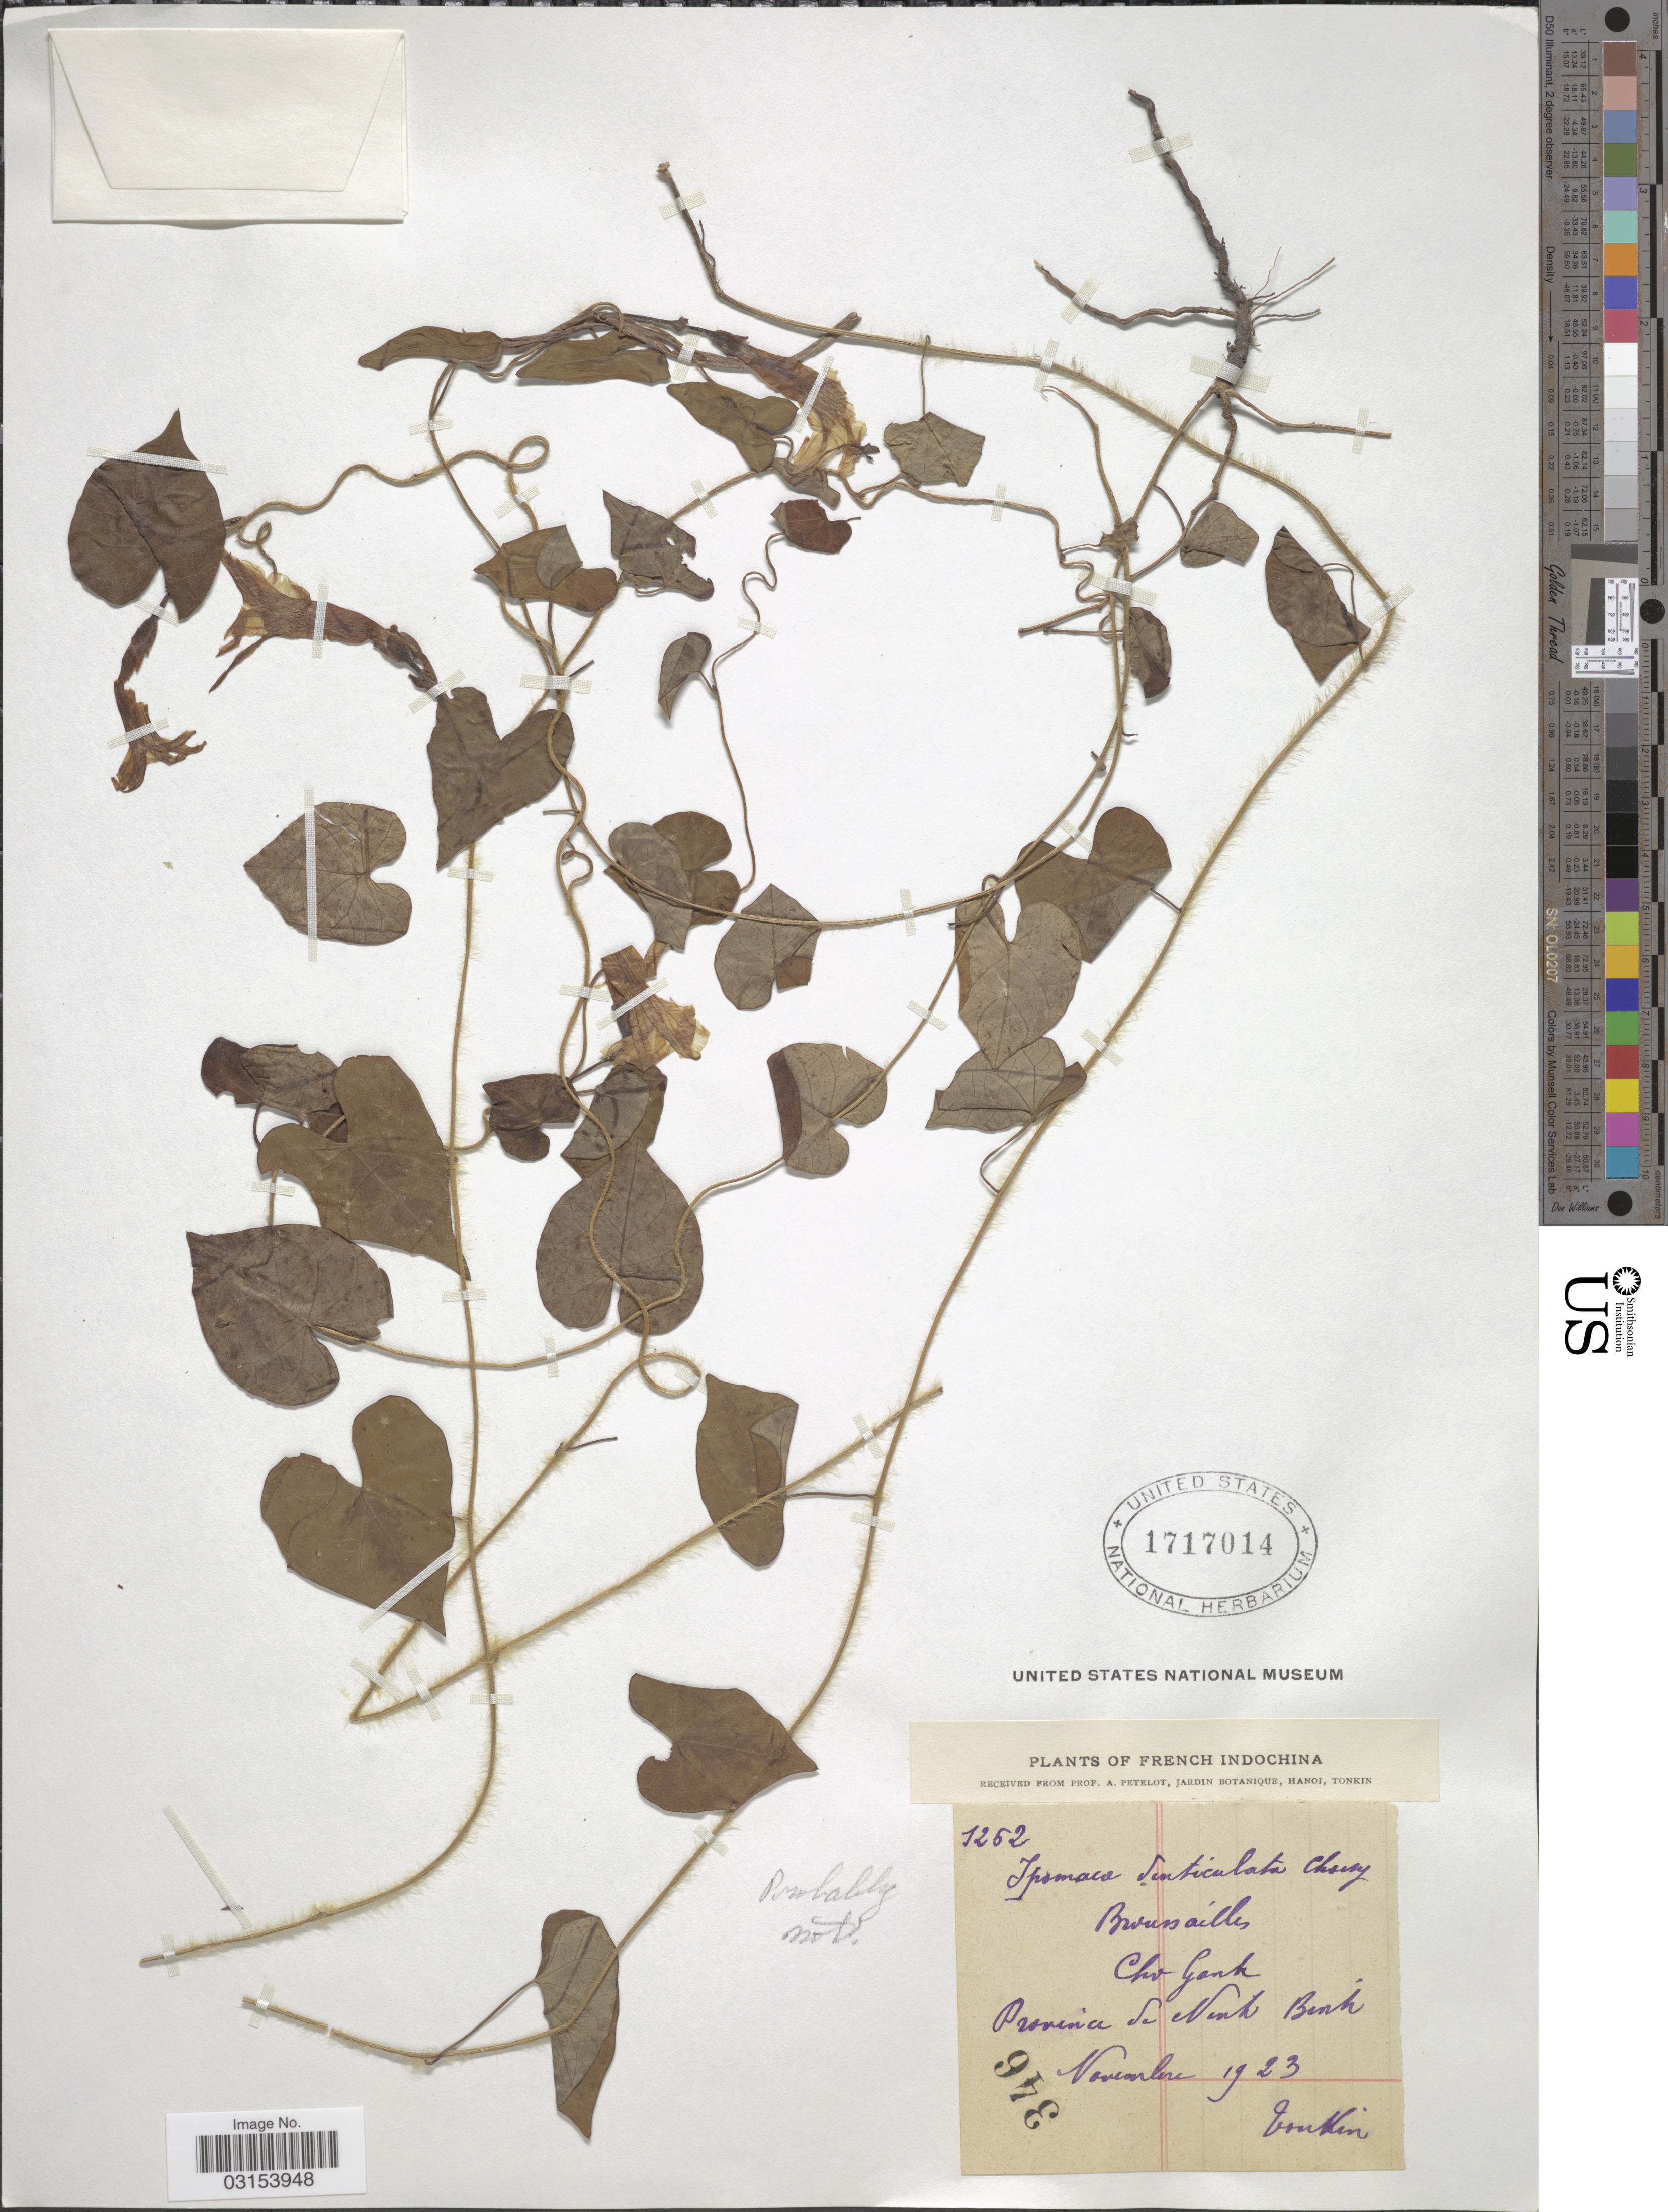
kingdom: Plantae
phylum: Tracheophyta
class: Magnoliopsida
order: Solanales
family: Convolvulaceae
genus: Ipomoea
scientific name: Ipomoea littoralis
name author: Blume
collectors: A. Petelot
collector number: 1252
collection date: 1923-11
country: Vietnam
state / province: Ninh Binh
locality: Tonkin. French Indochina. Broussailes. Cho Ganh. Provincia de Ninh Binh.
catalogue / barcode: US 1717014